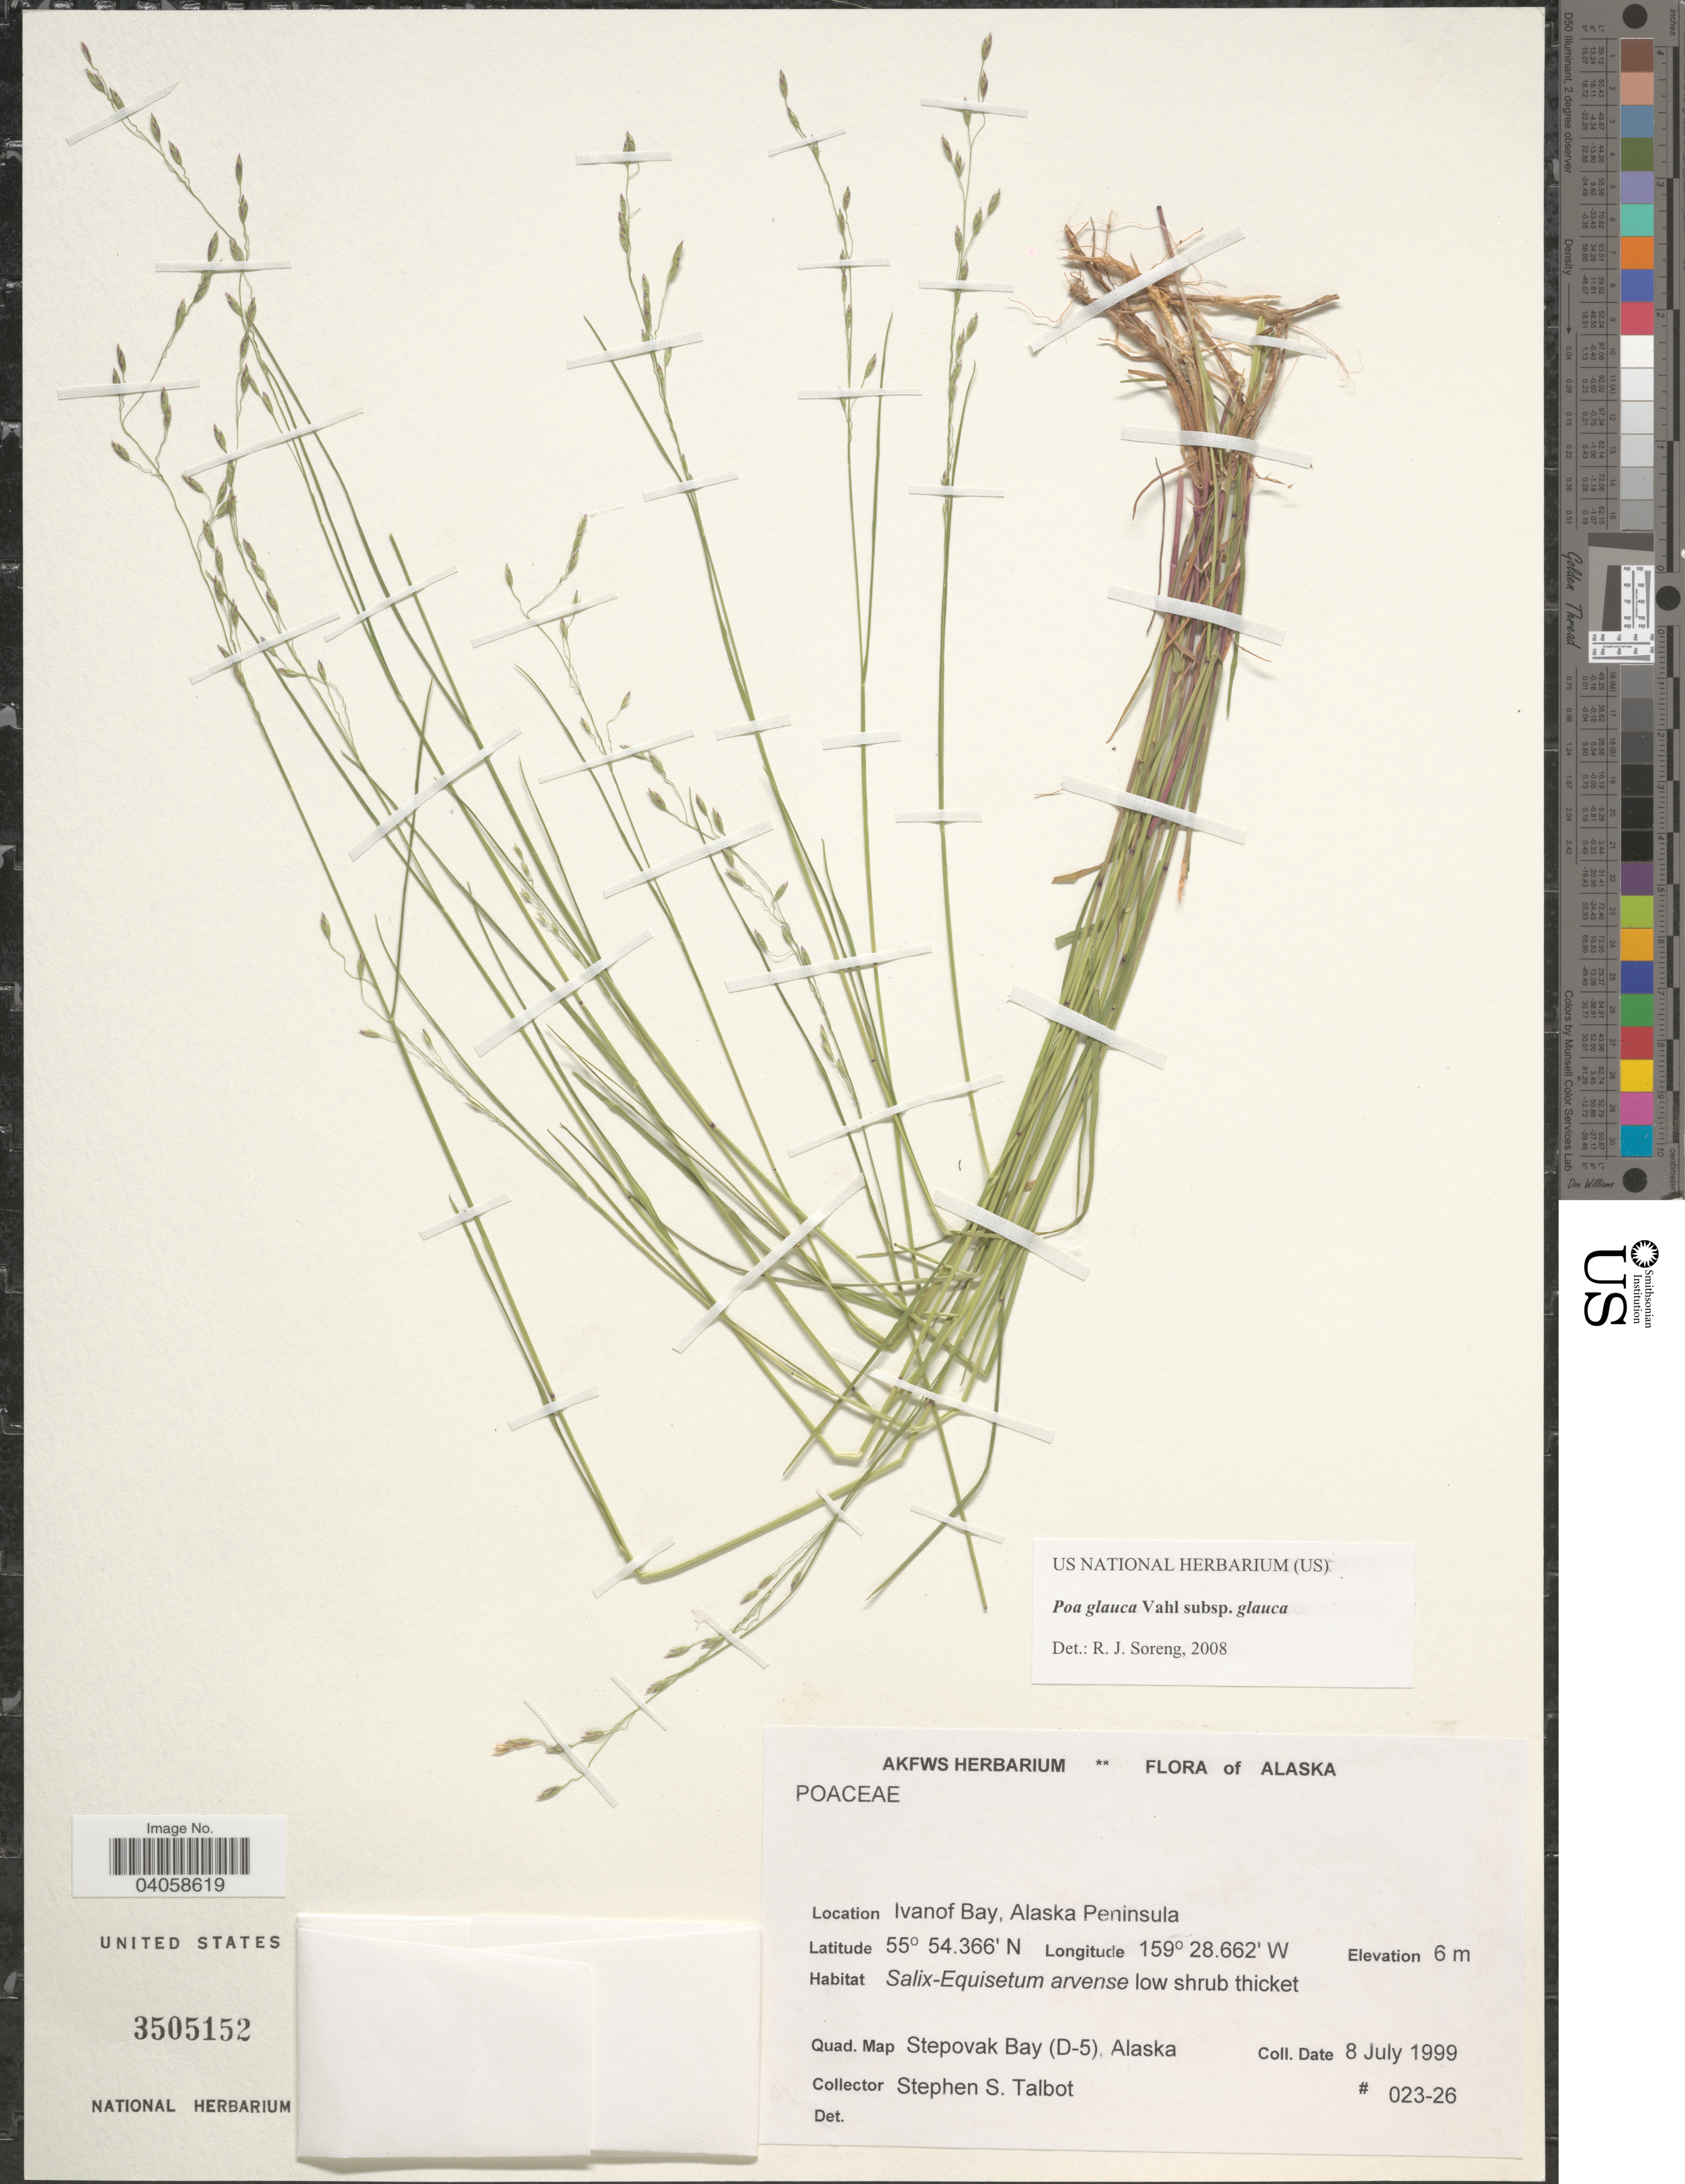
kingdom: Plantae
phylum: Tracheophyta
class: Liliopsida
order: Poales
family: Poaceae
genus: Poa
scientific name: Poa glauca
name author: Vahl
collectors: S. S. Talbot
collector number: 023-26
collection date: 1999-07-08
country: United States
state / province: Alaska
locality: Ivanof Bay, Alaska Peninsula. Quad. Map Stepovak Bay (D-5).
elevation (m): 6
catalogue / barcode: US 3505152